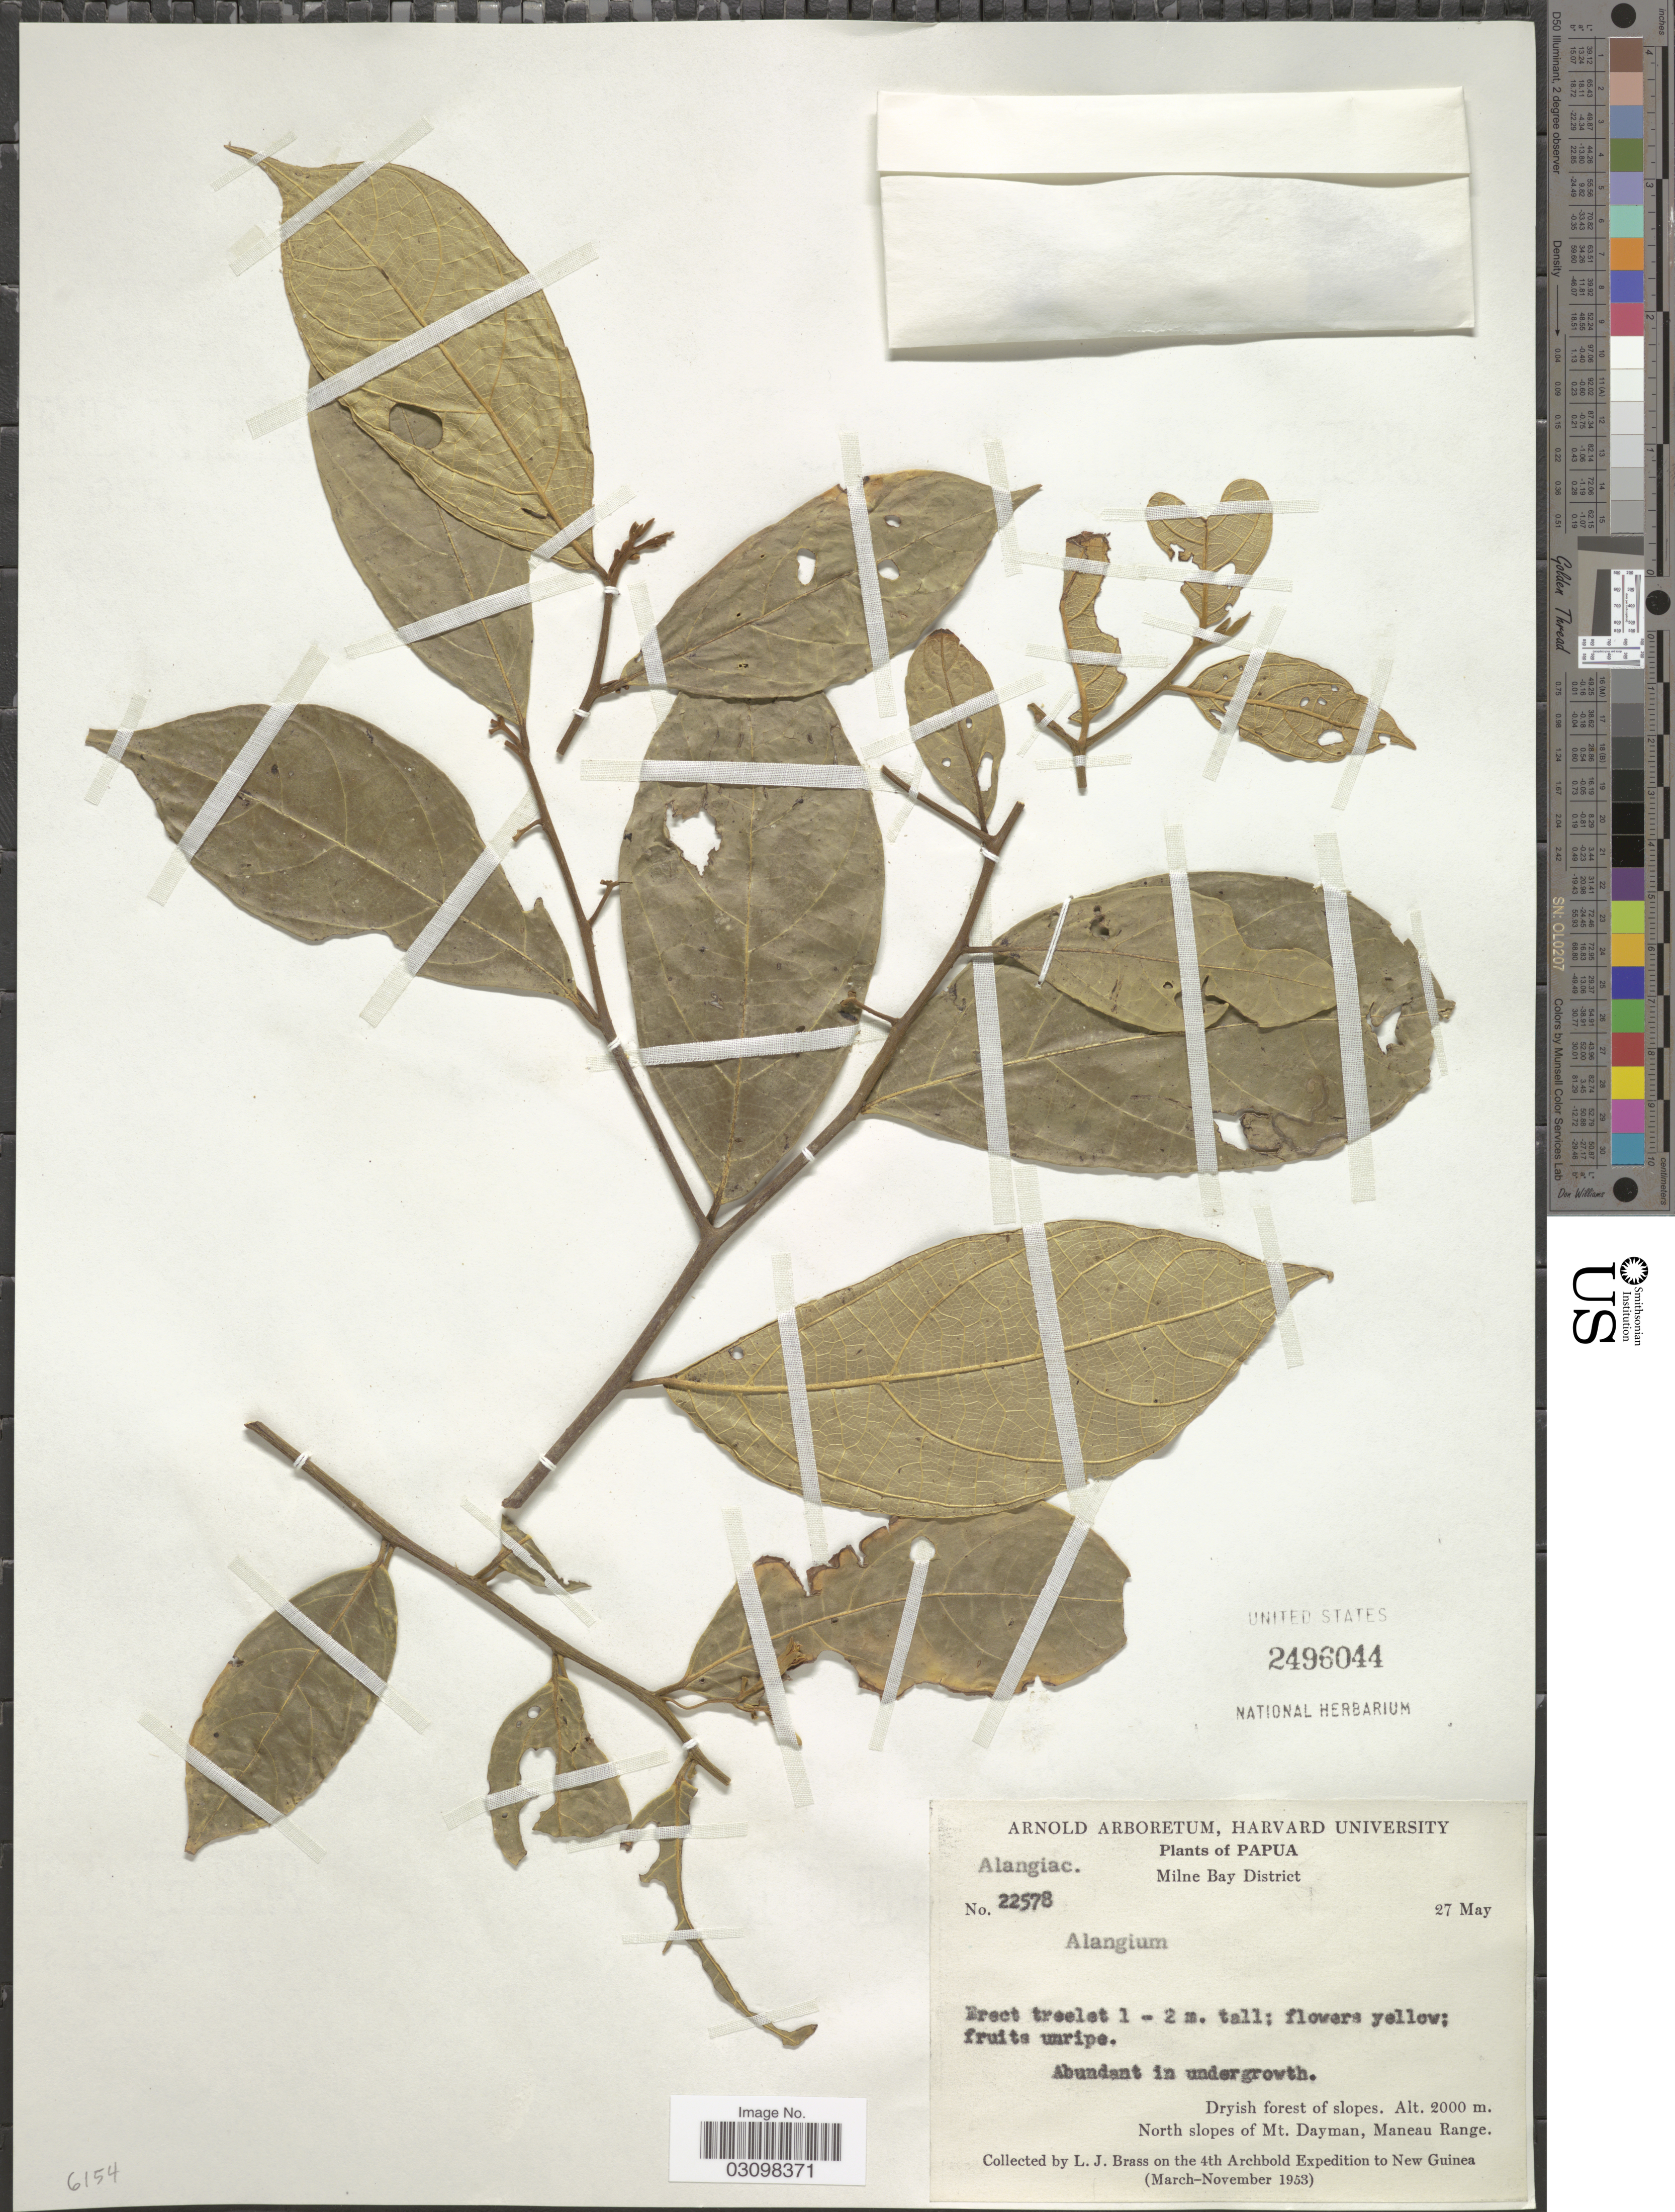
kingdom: Plantae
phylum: Tracheophyta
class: Magnoliopsida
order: Cornales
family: Cornaceae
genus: Alangium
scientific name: Alangium sp.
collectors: L. J. Brass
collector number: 22578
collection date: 1953-05-27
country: Papua New Guinea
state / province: Milne Bay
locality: Papua. Milne Bay District. North slopes of Mt. Dayman, Maneau Range. New Guinea.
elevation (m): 2000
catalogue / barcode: US 2496044